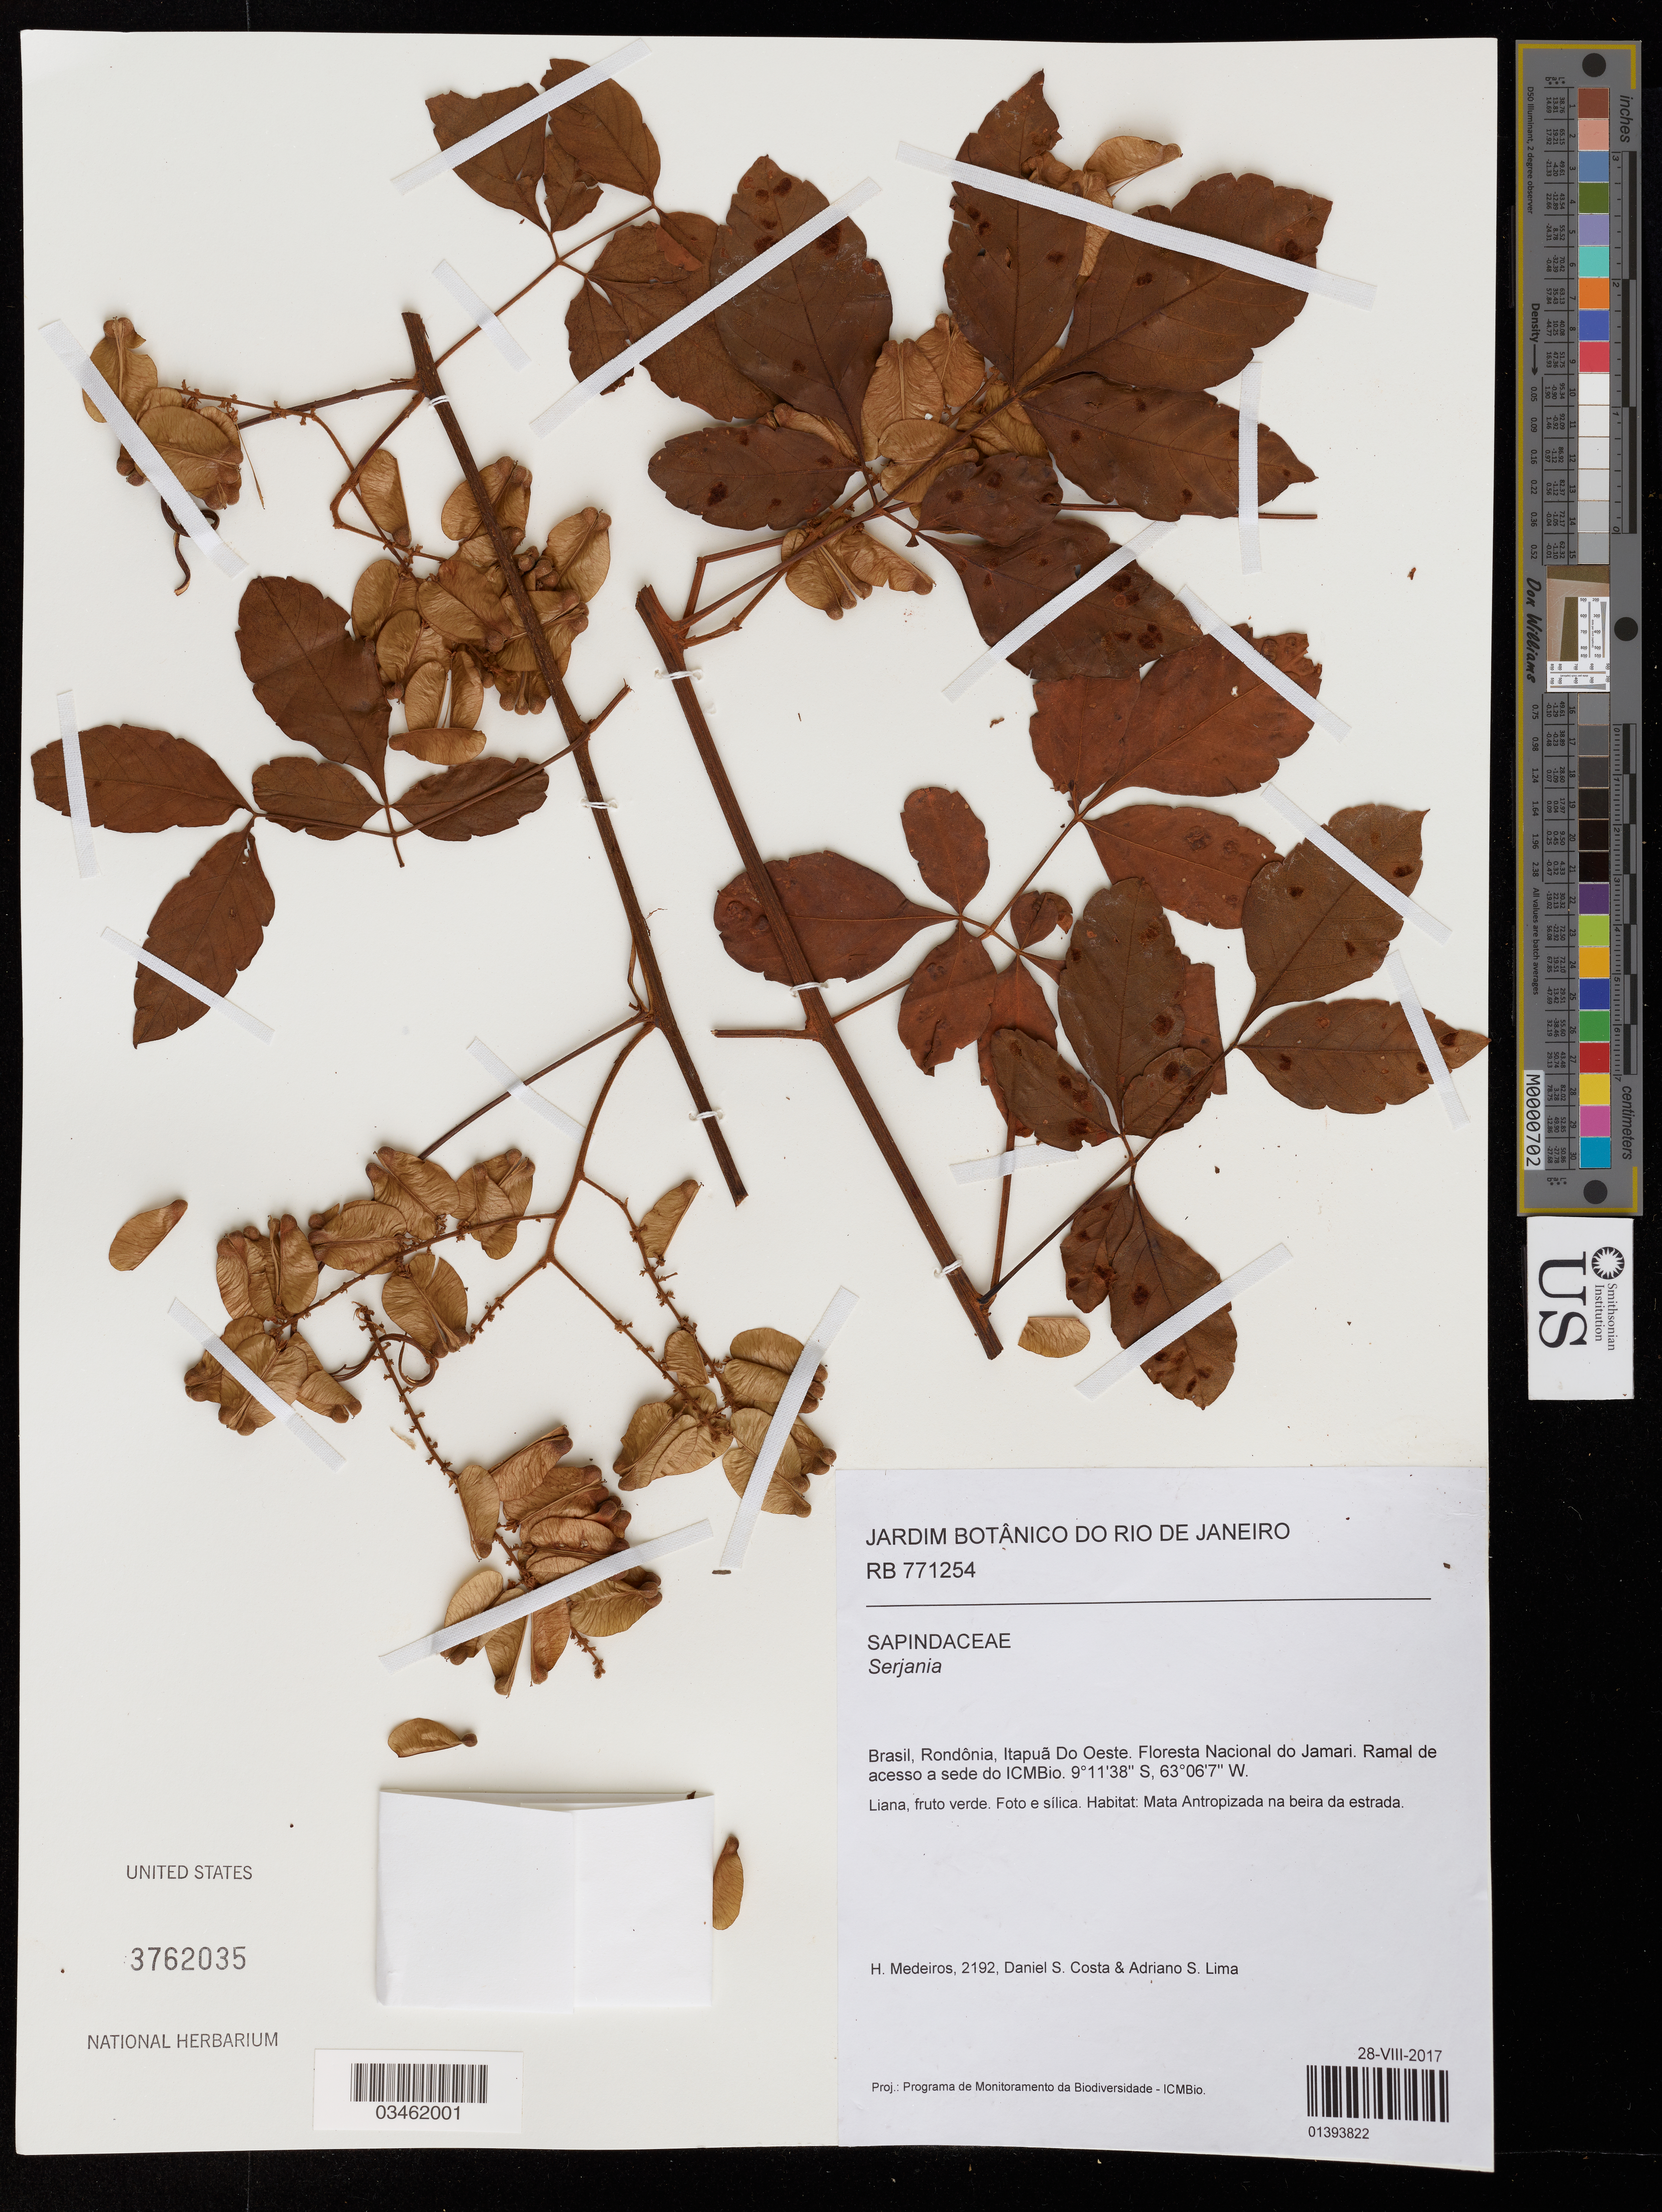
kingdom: Plantae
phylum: Tracheophyta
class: Magnoliopsida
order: Sapindales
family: Sapindaceae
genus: Serjania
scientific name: Serjania sp.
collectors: H. Medeiros, D. Costa & A. Lima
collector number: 2192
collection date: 2017-08-28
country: Brazil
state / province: Rondônia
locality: Itapuã Do Oeste. Floresta Nacional do Jamari. Ramal de acesso a sede do ICMBio.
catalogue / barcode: US 3762035